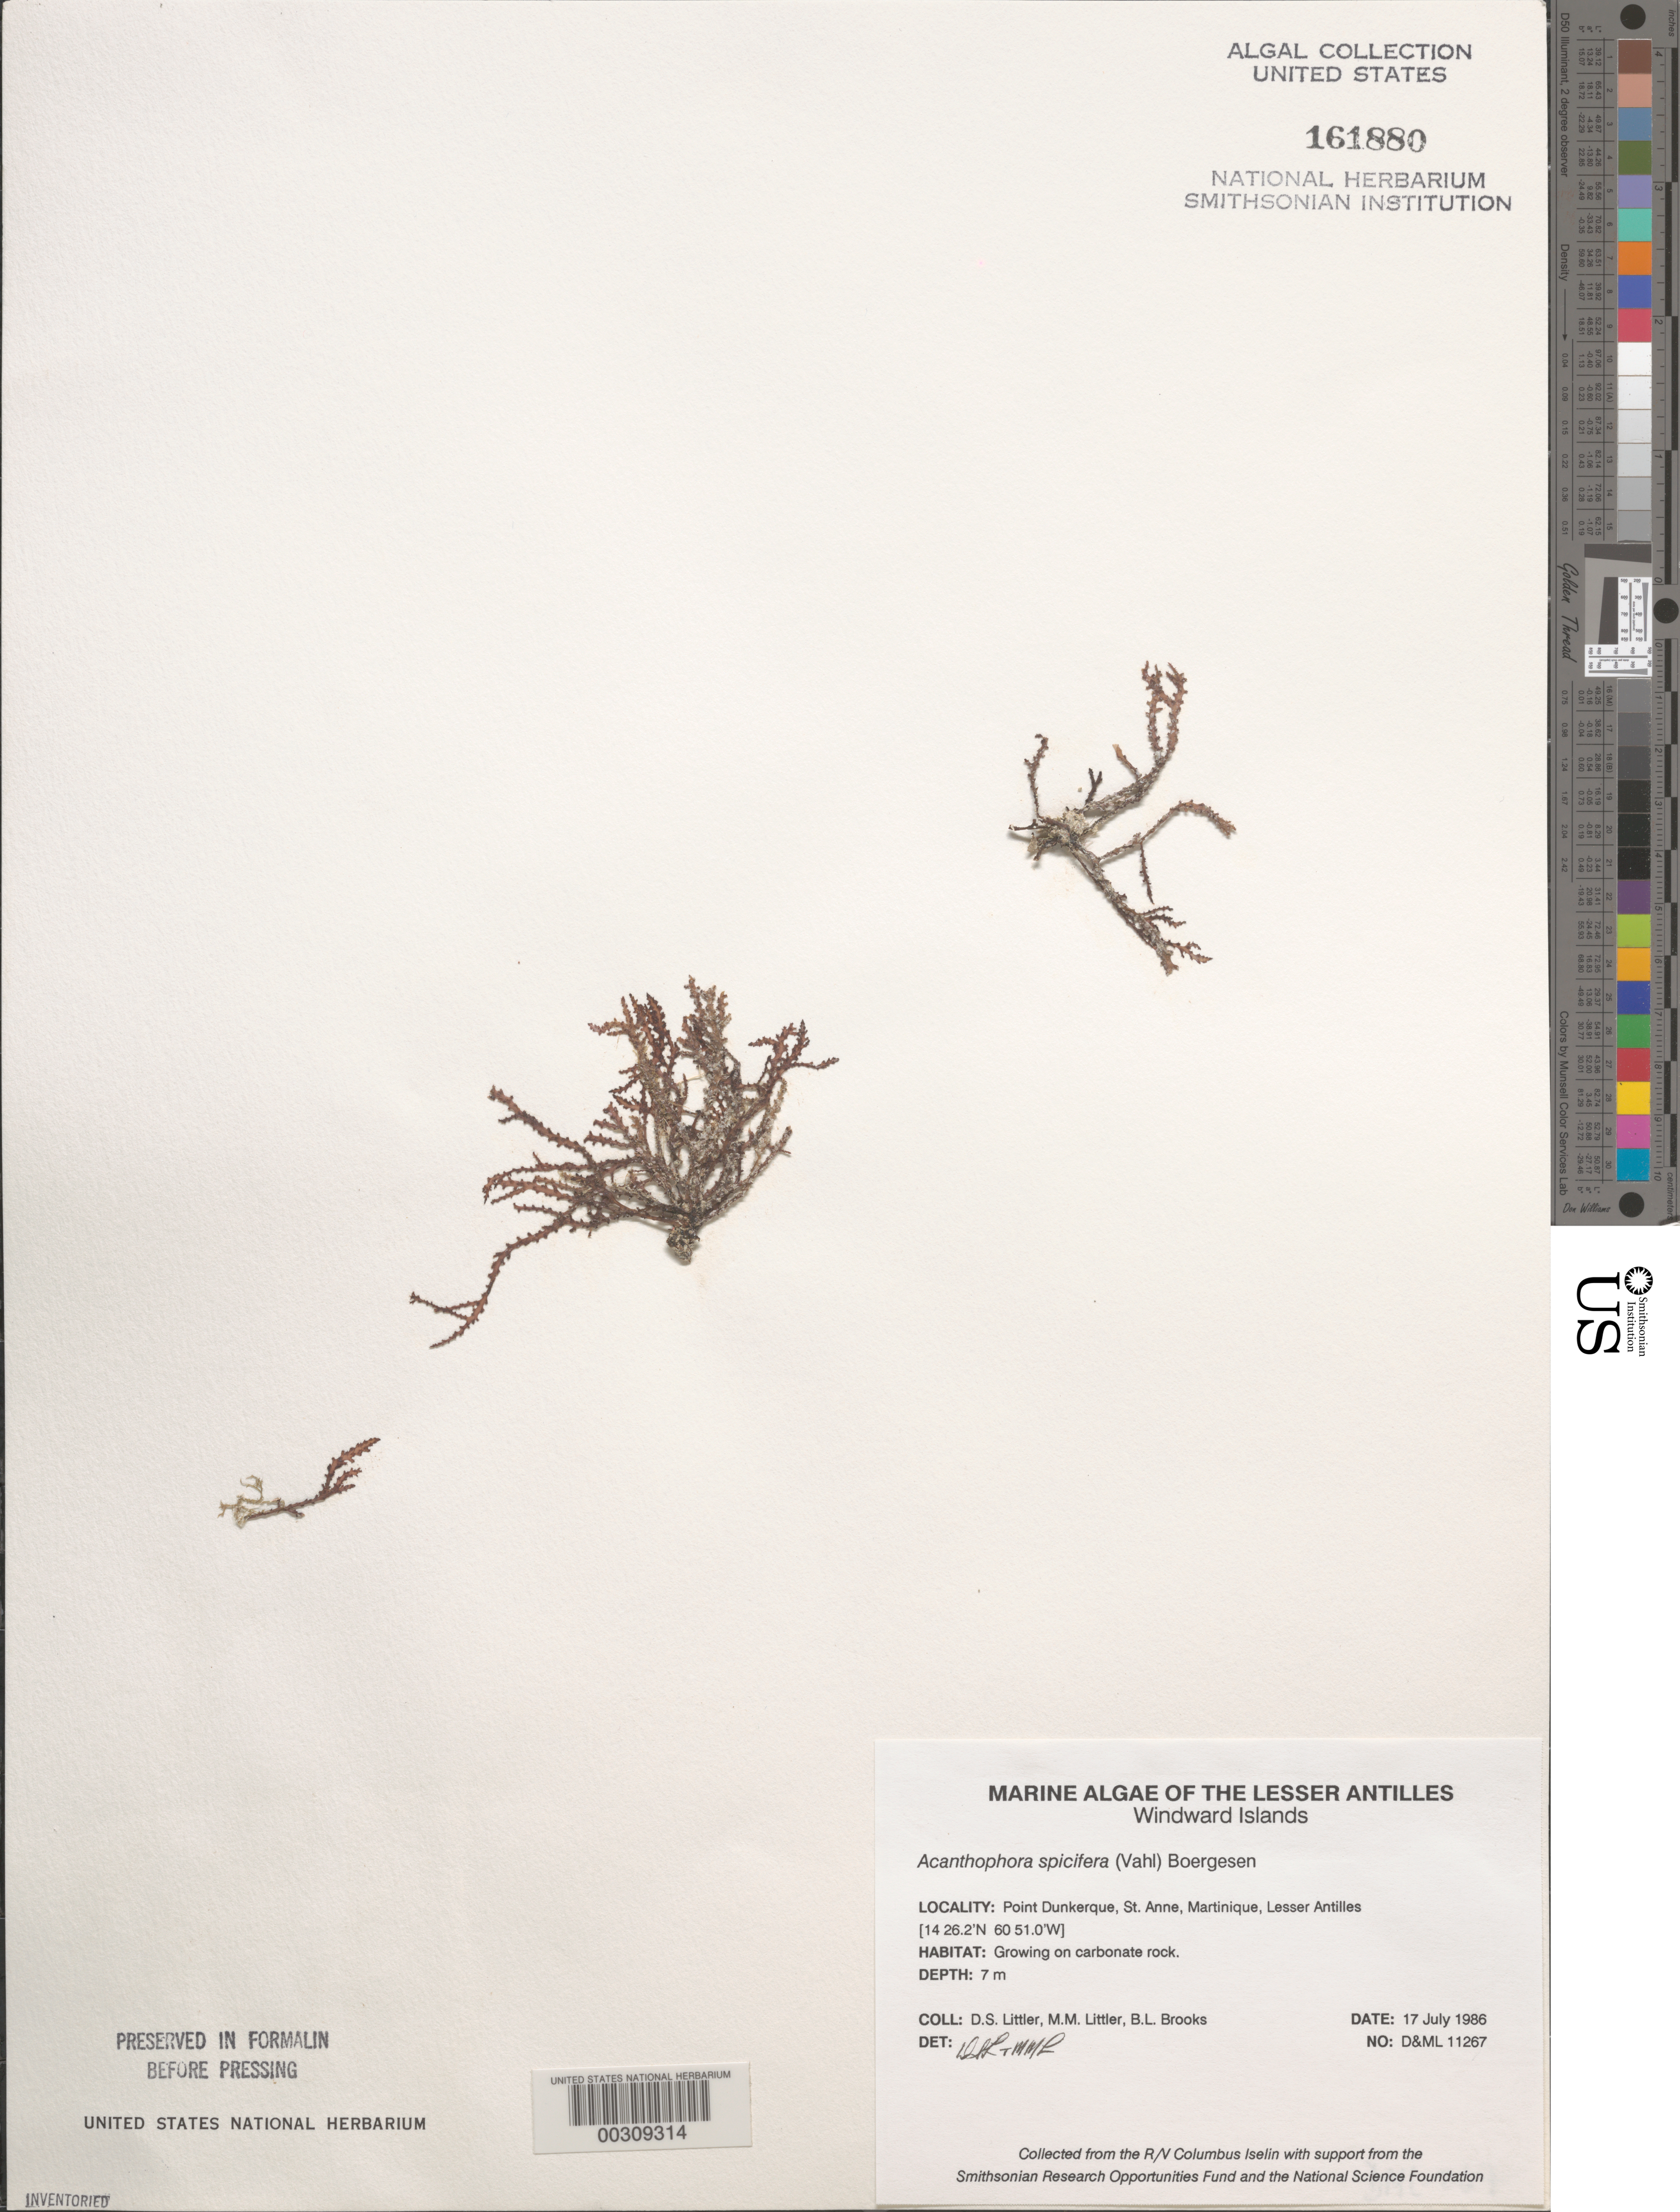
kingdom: Plantae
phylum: Rhodophyta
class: Florideophyceae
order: Ceramiales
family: Rhodomelaceae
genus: Acanthophora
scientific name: Acanthophora spicifera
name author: (Vahl) Børgesen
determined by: Littler, D. S.; Littler, M. M.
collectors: D. S. Littler, M. M. Littler & B. Brooks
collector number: D&ML 11267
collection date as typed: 17 Jul 1986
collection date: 1986-07-17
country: Martinique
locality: Pointe Dunkerque, St. Anne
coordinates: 14 26' 12" N, 60 51' 00" W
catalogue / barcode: US 161880